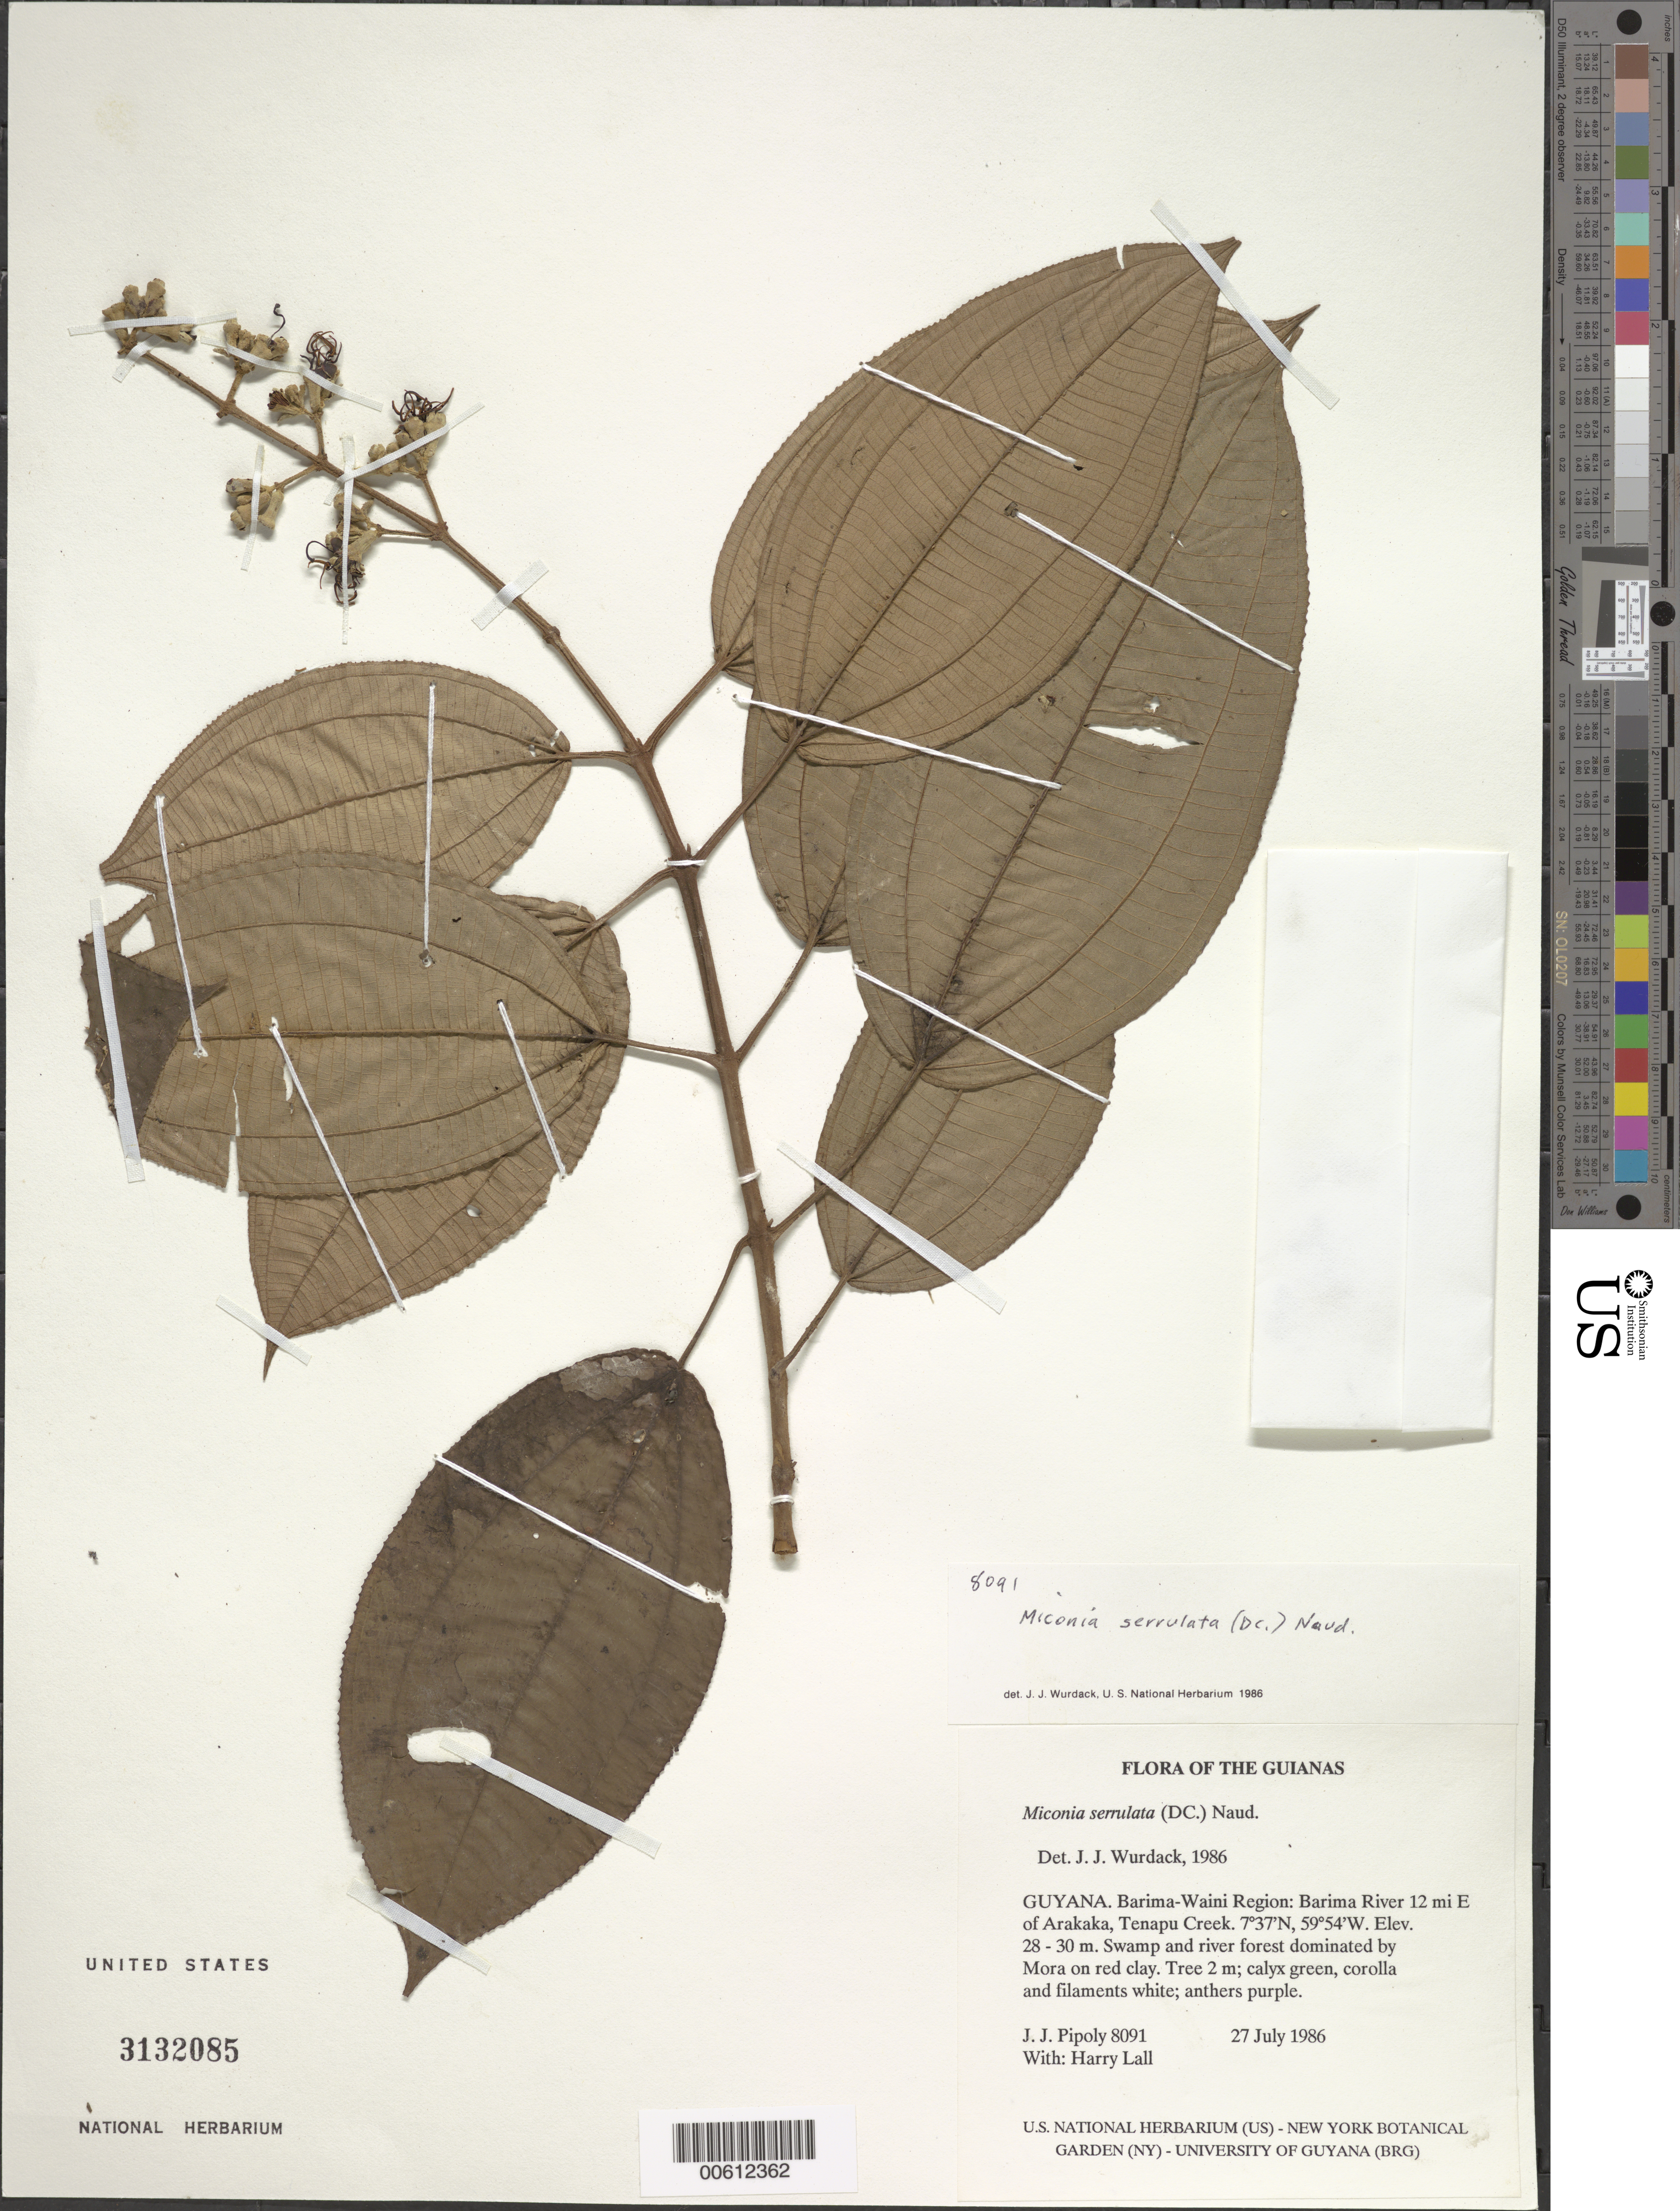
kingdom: Plantae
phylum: Tracheophyta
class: Magnoliopsida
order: Myrtales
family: Melastomataceae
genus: Miconia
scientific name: Miconia serrulata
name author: (DC.) Naudin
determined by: Wurdack, John J., (US), US (UNITED STATES)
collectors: J. J. Pipoly & H. Lall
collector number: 8091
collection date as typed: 27 July 1986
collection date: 1986-07-27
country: Guyana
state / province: Barima-Waini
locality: Barima River 12 mi E of Arakaka, Tenapu Creek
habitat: Swamp and river forest dominated by Mora on red clay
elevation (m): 28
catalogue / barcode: US 3132085